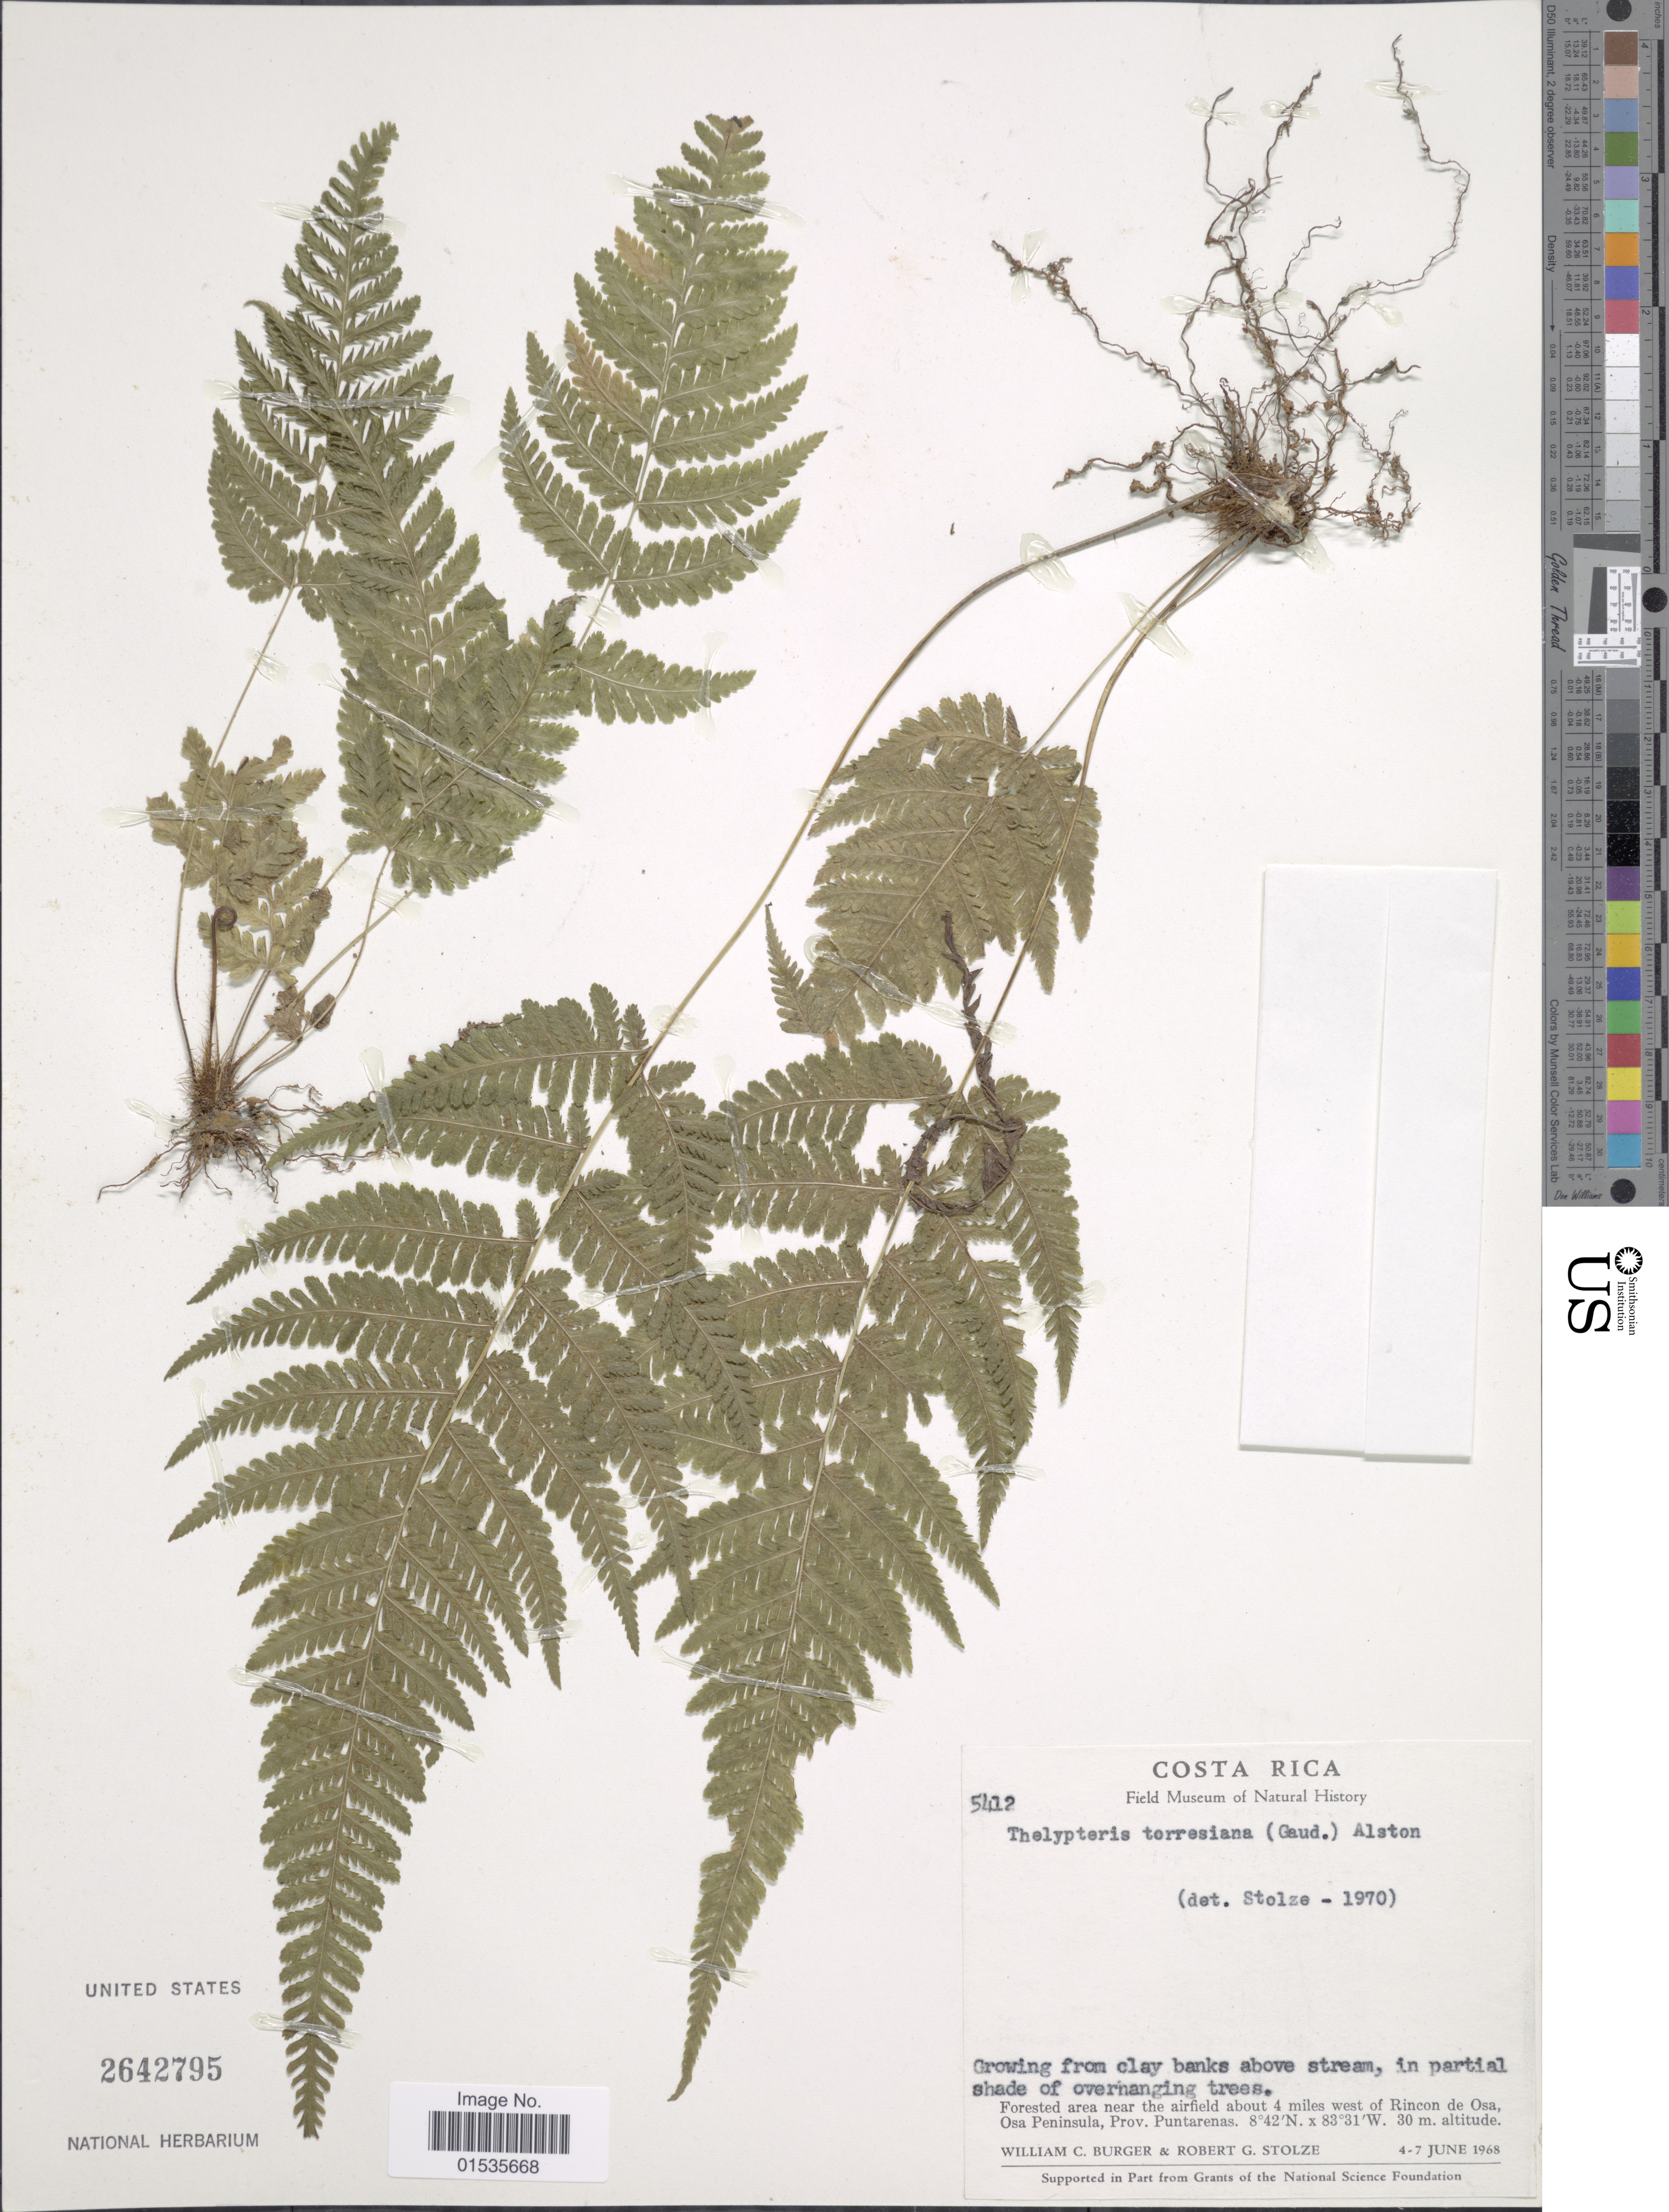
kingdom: Plantae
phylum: Tracheophyta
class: Polypodiopsida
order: Polypodiales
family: Thelypteridaceae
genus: Macrothelypteris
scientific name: Macrothelypteris torresiana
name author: (Gaudich.) Ching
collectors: W. Burger & R. G. Stolze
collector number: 5412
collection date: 1968-06-04/1968-06-07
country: Costa Rica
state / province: Puntarenas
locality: Costa Rica. Forested area near the airfield about 4 miles west of Rincon de Osa, Osa Peninsula, Prov. Puntarenas.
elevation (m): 30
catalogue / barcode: US 2642795